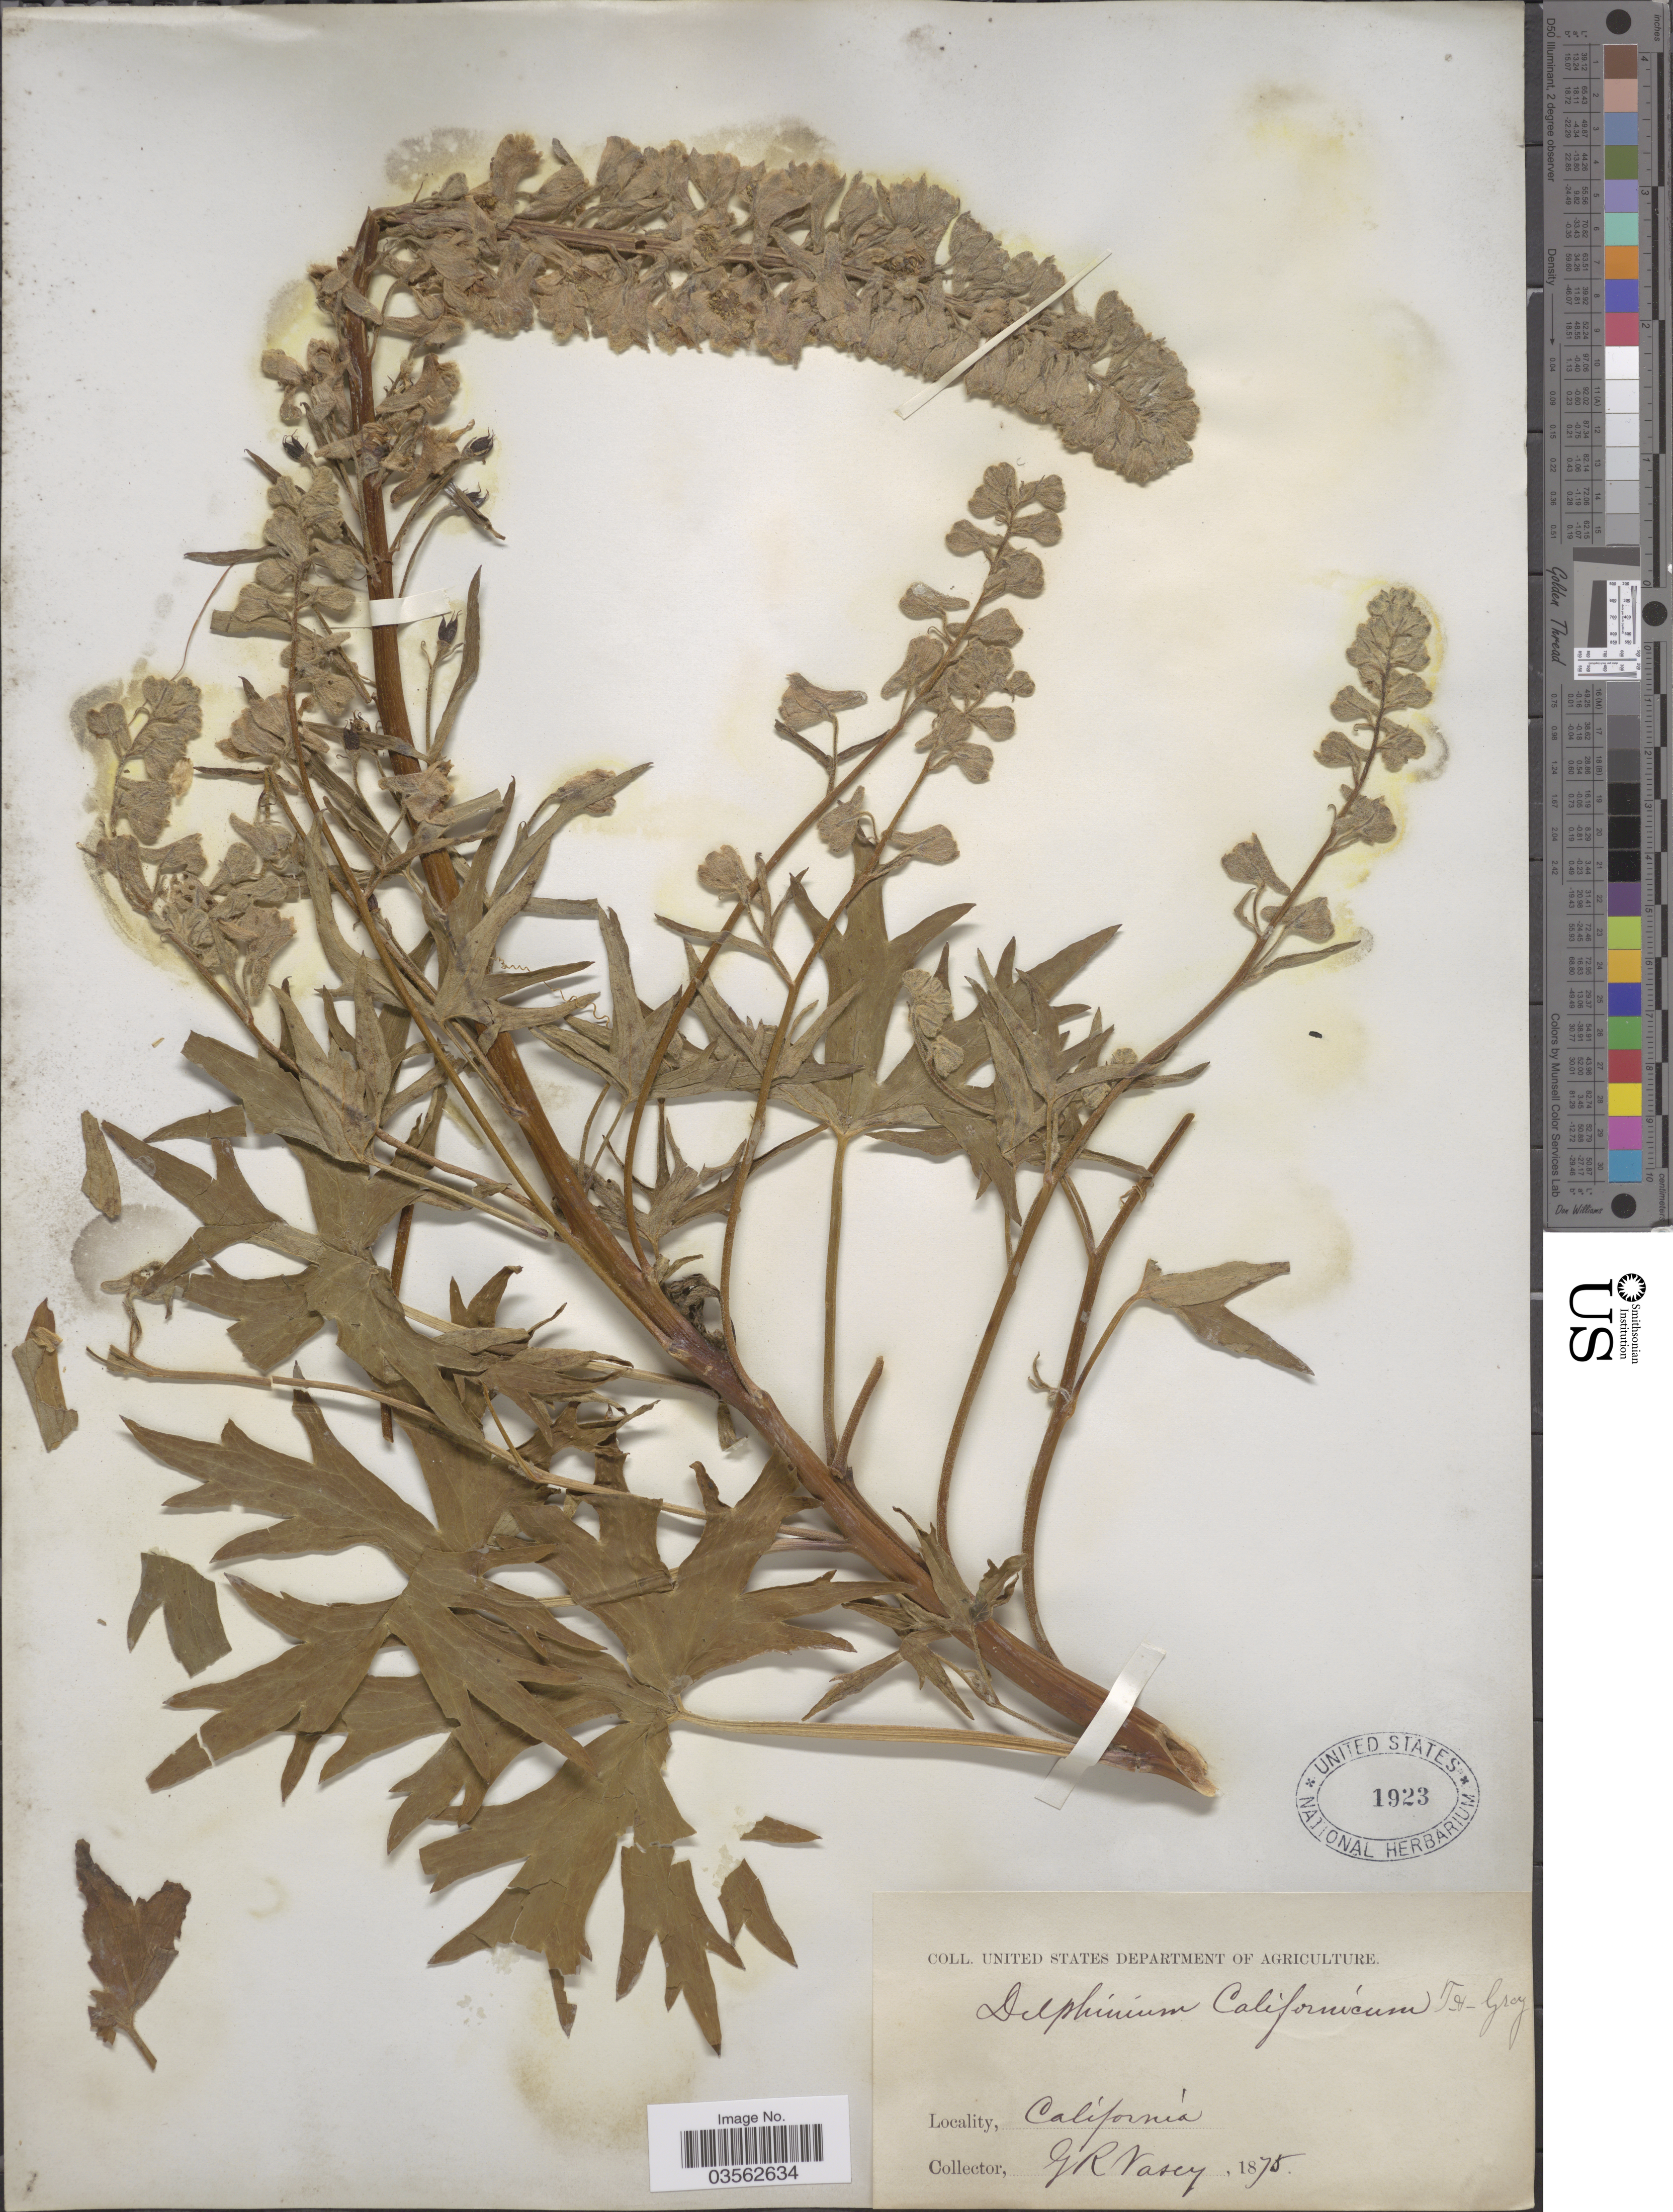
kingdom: Plantae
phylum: Tracheophyta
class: Magnoliopsida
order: Ranunculales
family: Ranunculaceae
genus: Delphinium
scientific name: Delphinium californicum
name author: Torr. & A. Gray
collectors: G. R. Vasey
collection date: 1875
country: United States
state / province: California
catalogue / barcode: US 1923